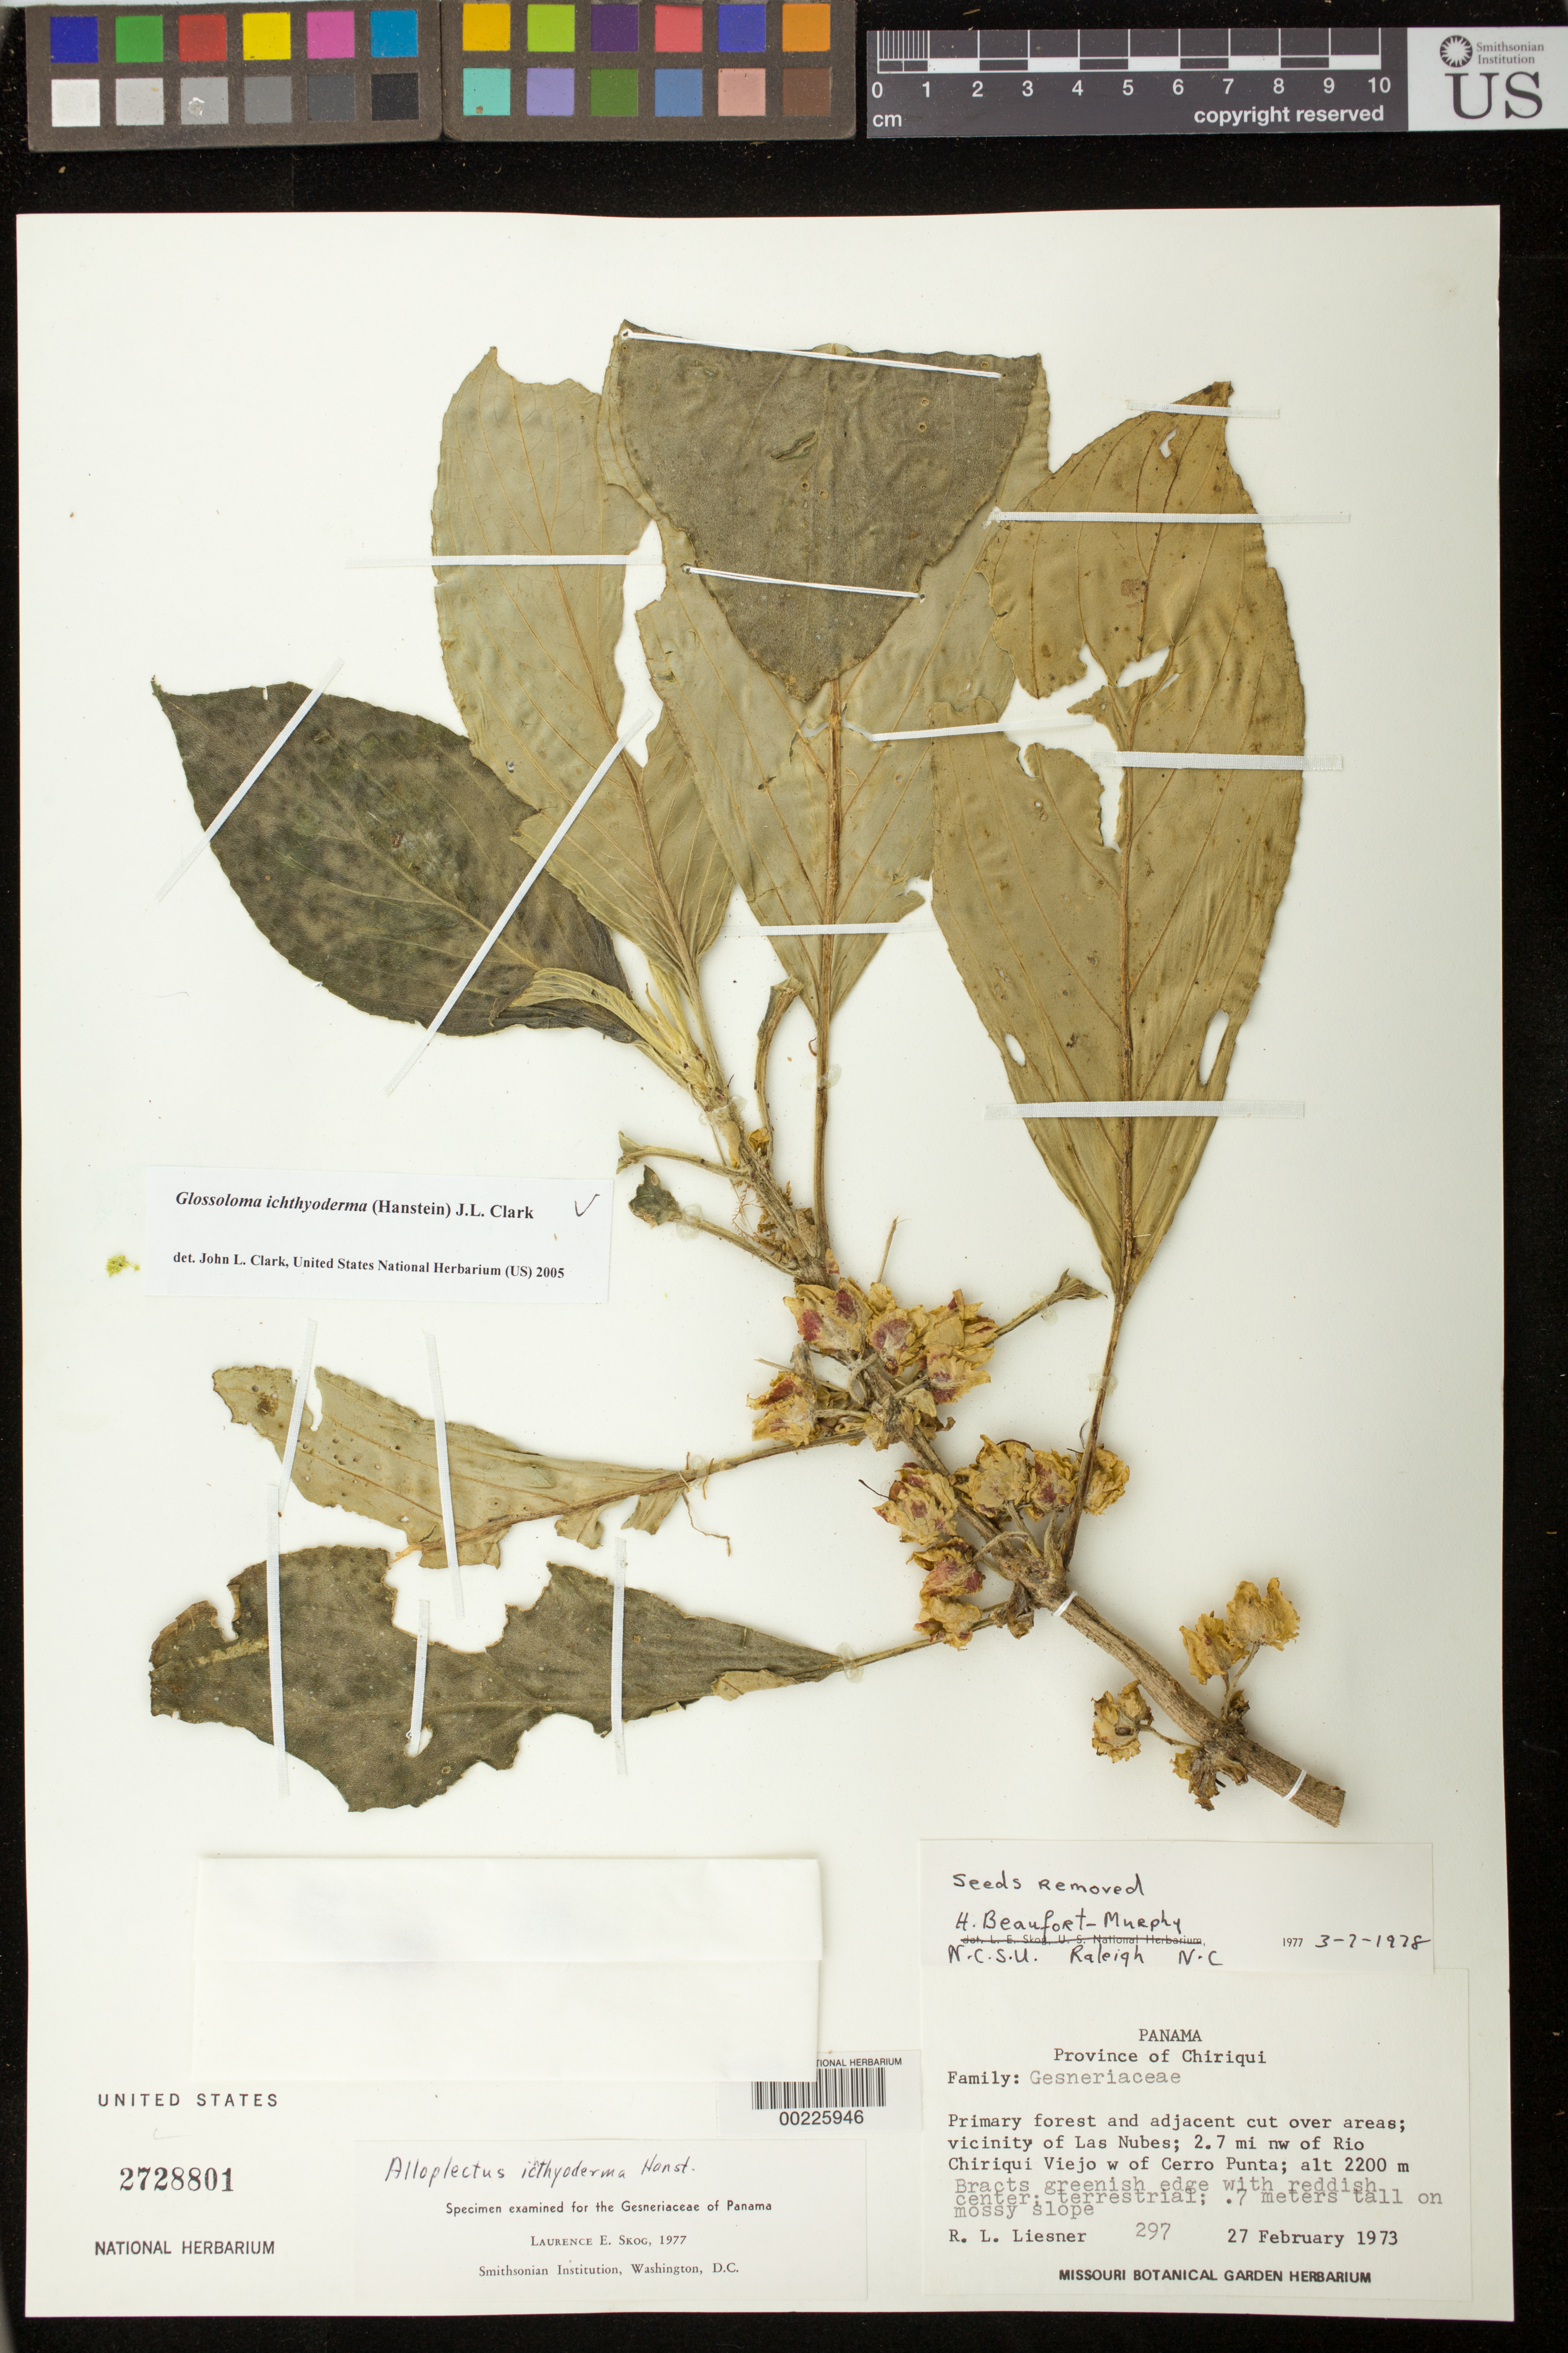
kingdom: Plantae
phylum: Tracheophyta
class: Magnoliopsida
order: Lamiales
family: Gesneriaceae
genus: Glossoloma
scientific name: Glossoloma ichthyoderma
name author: (Hanst.) J.L. Clark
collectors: R. L. Liesner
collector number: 297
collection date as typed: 27 Feb 1973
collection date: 1973-02-27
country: Panama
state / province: Chiriquí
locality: Vicinity of Las Nubes, 2.7 mi NW of Rio Chiriqui Viejo W of Cerro Punta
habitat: Primary forest and adjacent cutover areas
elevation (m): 2200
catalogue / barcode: US 2728801